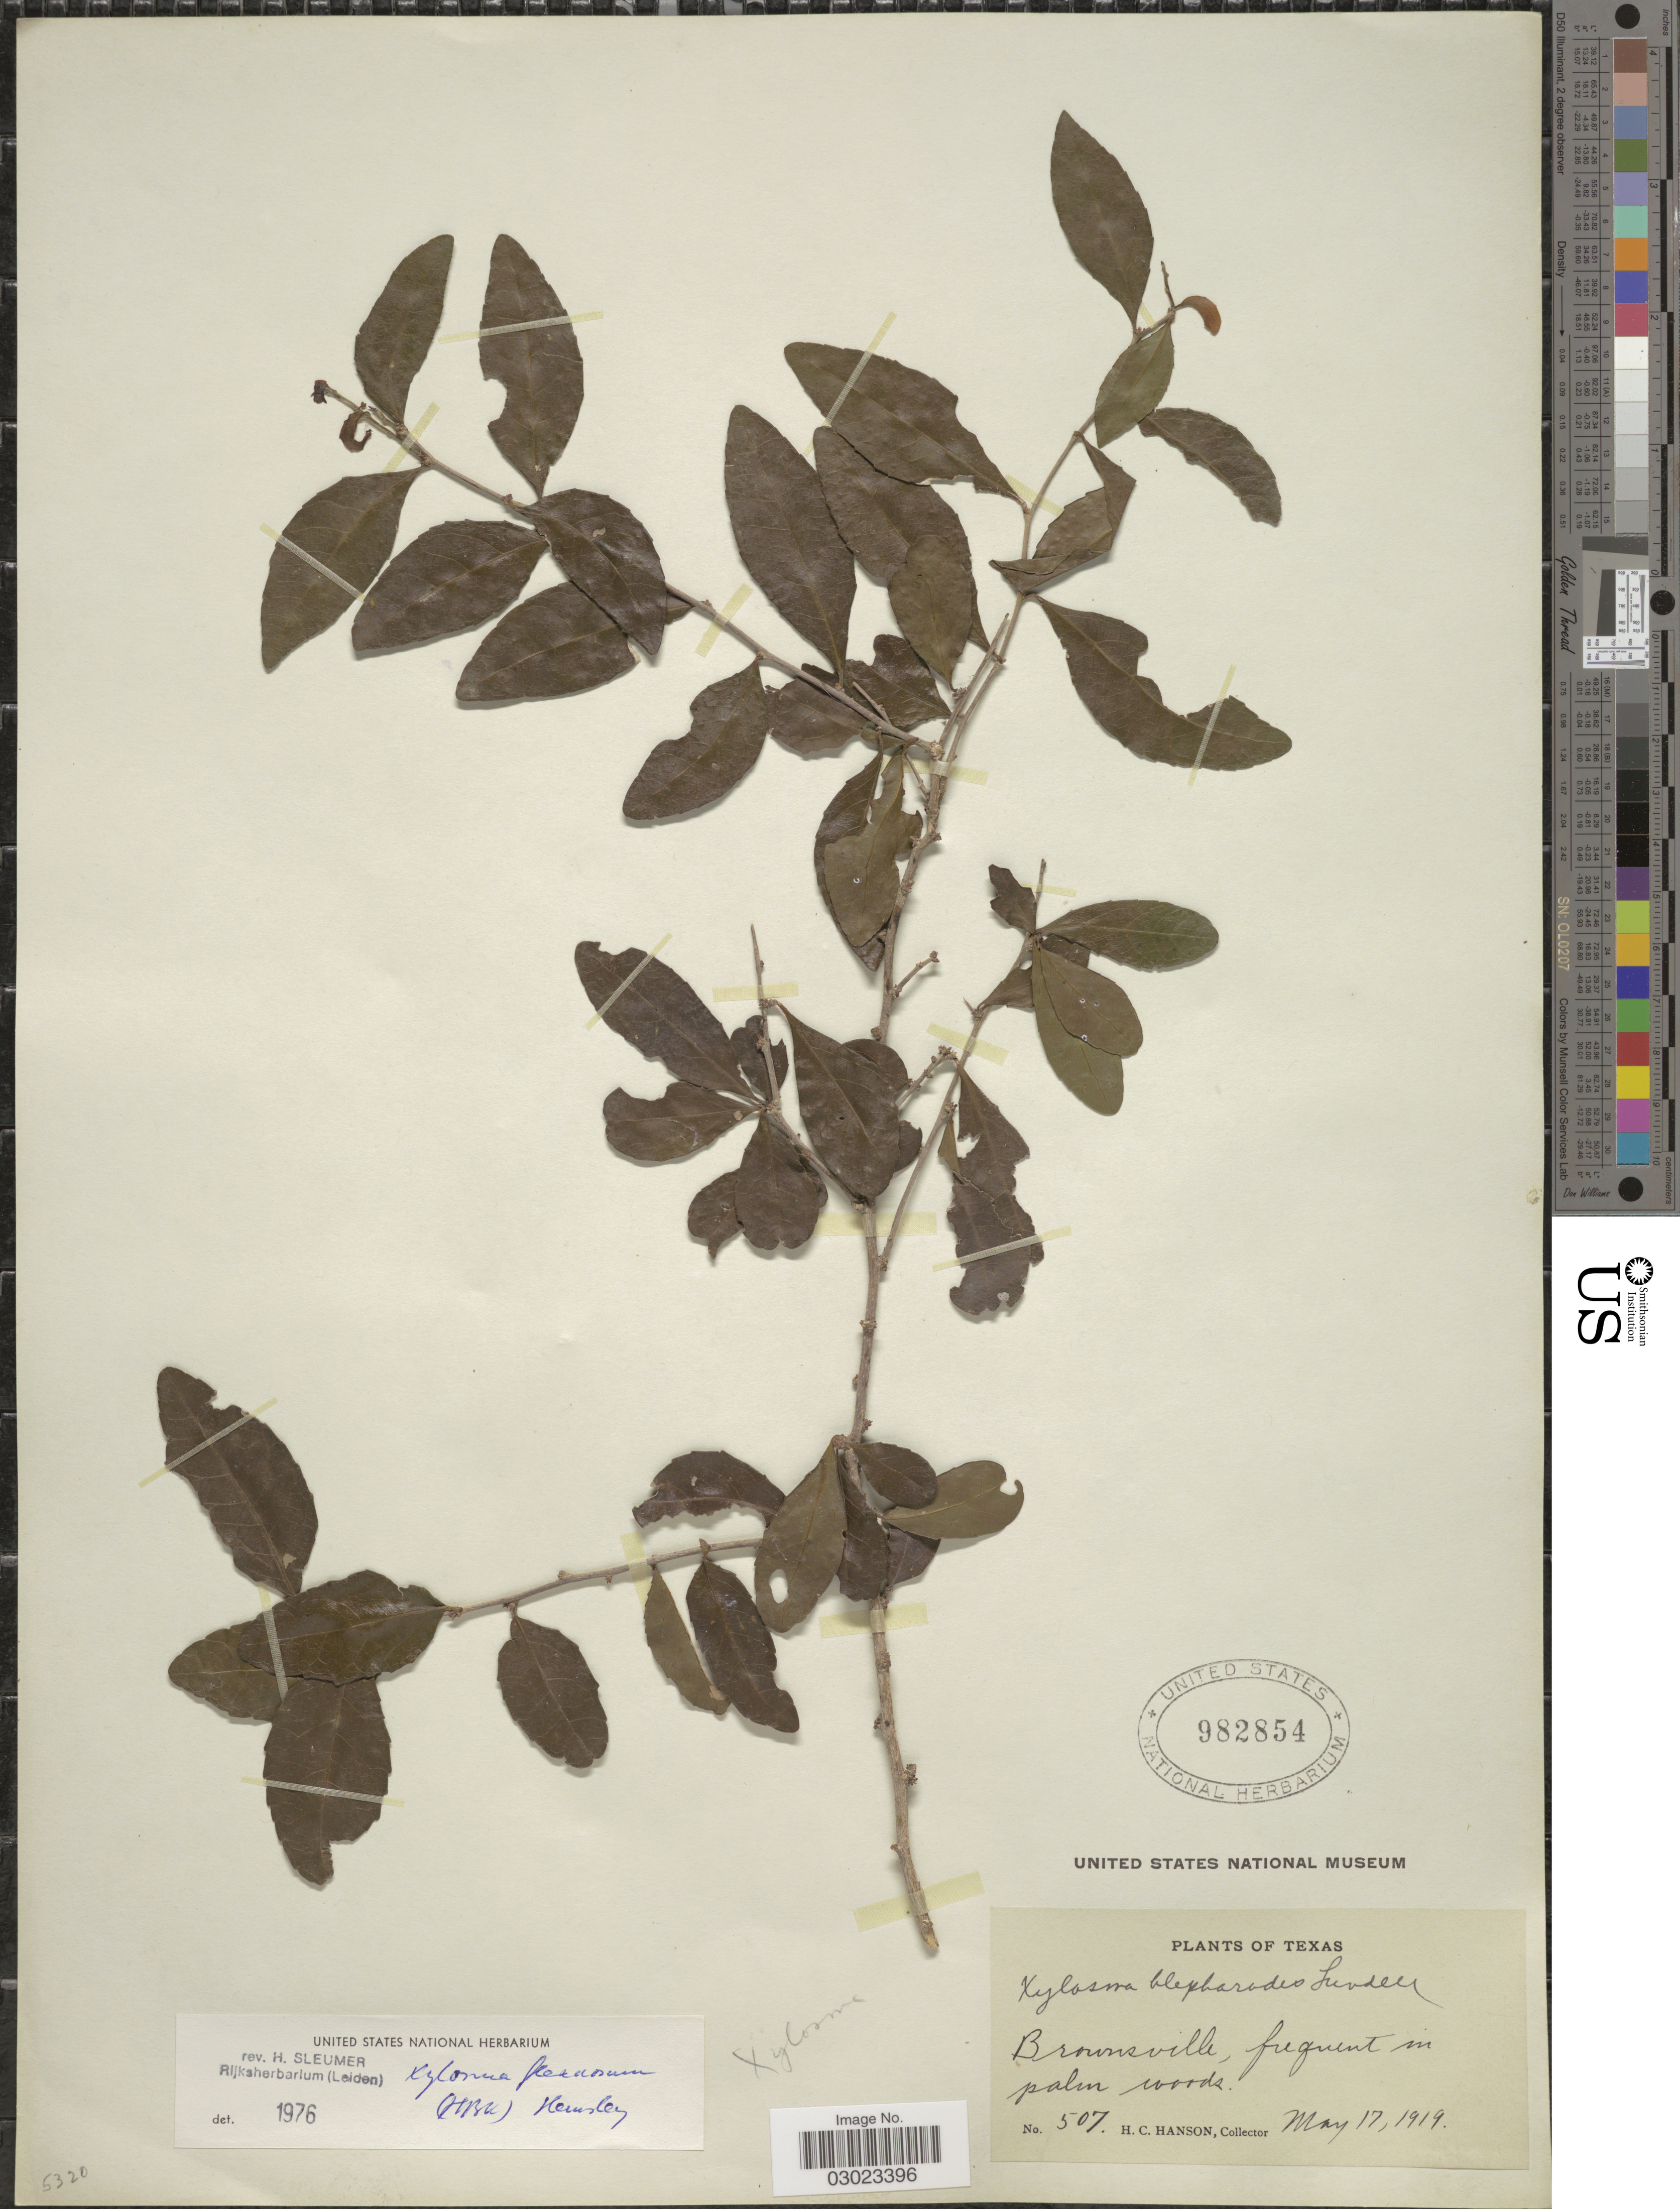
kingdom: Plantae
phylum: Tracheophyta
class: Magnoliopsida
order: Malpighiales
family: Salicaceae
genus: Xylosma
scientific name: Xylosma flexuosa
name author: (Kunth) Hemsl.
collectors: H. Hanson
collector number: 507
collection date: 1919-05-17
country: United States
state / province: Texas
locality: Brownsville.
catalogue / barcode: US 982854